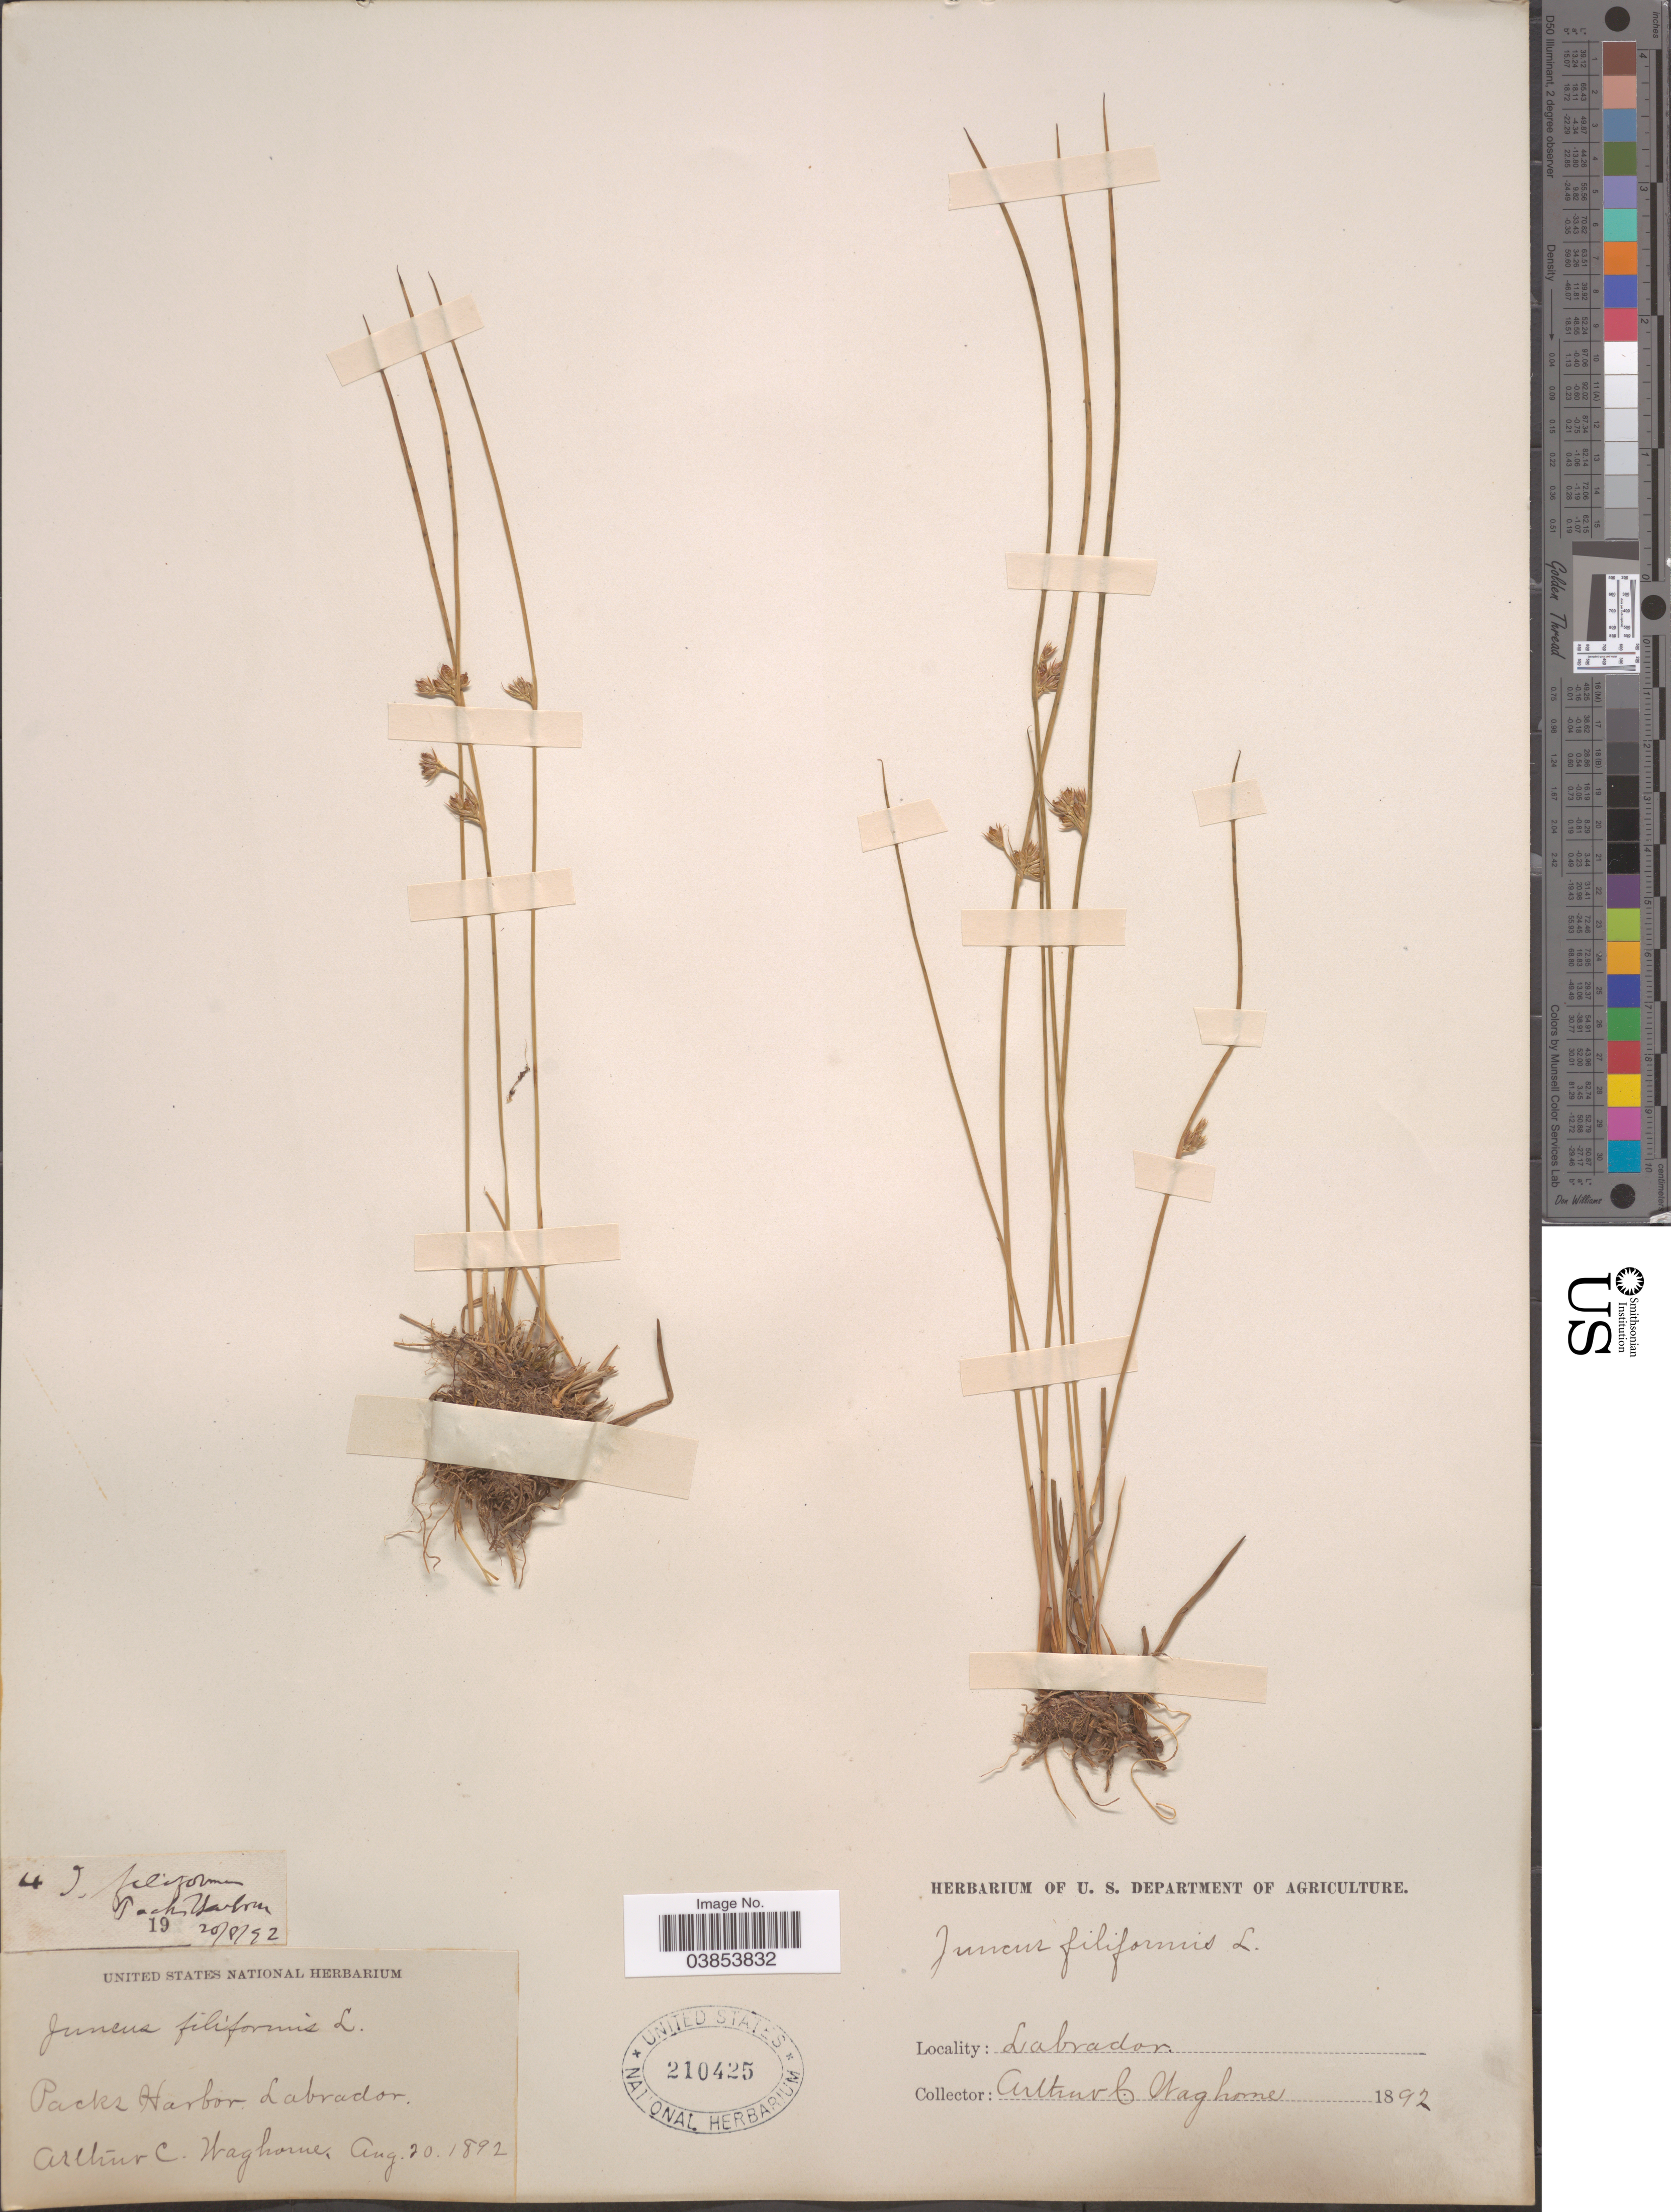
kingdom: Plantae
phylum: Tracheophyta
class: Liliopsida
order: Poales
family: Juncaceae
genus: Juncus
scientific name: Juncus filiformis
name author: L.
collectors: A. Waghorne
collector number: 4?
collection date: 1892-08-20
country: Canada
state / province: Newfoundland and Labrador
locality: Packs Harbor Labrador. Labrador.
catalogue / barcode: US 210425